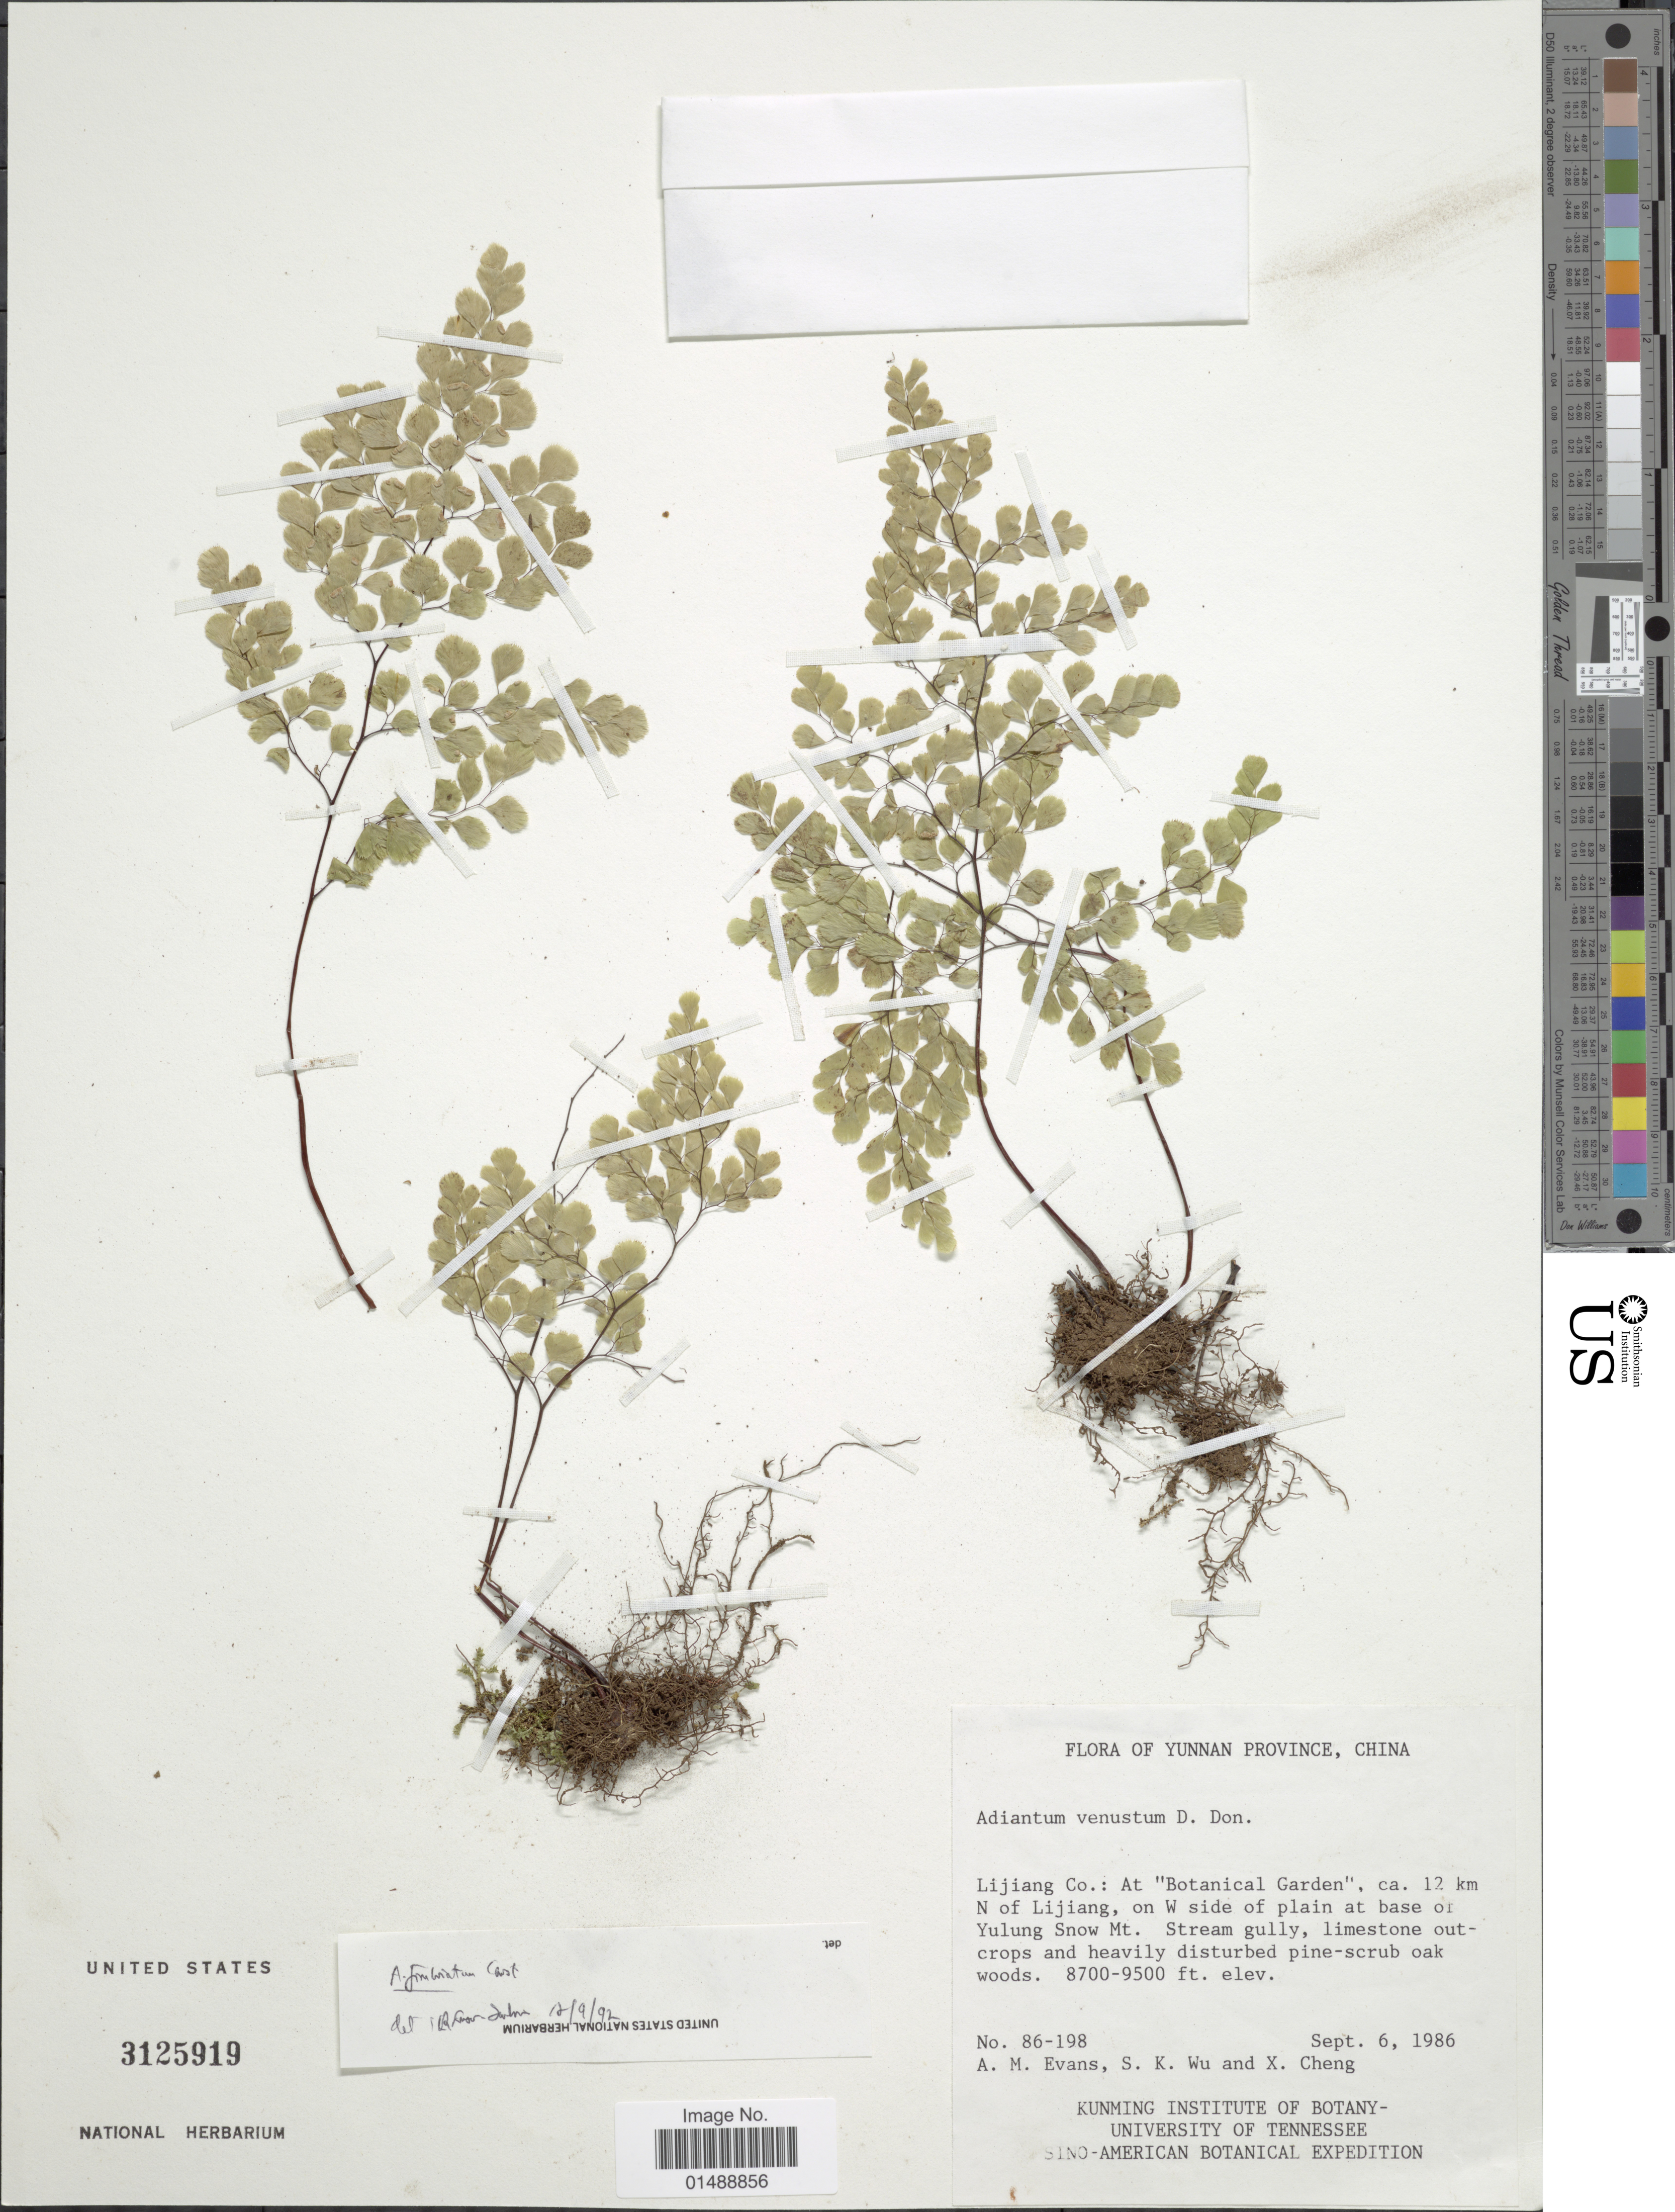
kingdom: Plantae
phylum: Tracheophyta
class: Polypodiopsida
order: Polypodiales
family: Pteridaceae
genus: Adiantum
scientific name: Adiantum venustum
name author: D. Don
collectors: A. M. Evans, S. K. Wu & X. Cheng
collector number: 86-198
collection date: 1986-09-06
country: China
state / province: Yunnan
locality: Yunnan province, Lijiang Co.: At Botanical Garden, ca. 12 km N. of Lijiang, on W side of plain at base of Yulung, Snow Mt. Stream gully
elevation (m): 2652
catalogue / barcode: US 3125919